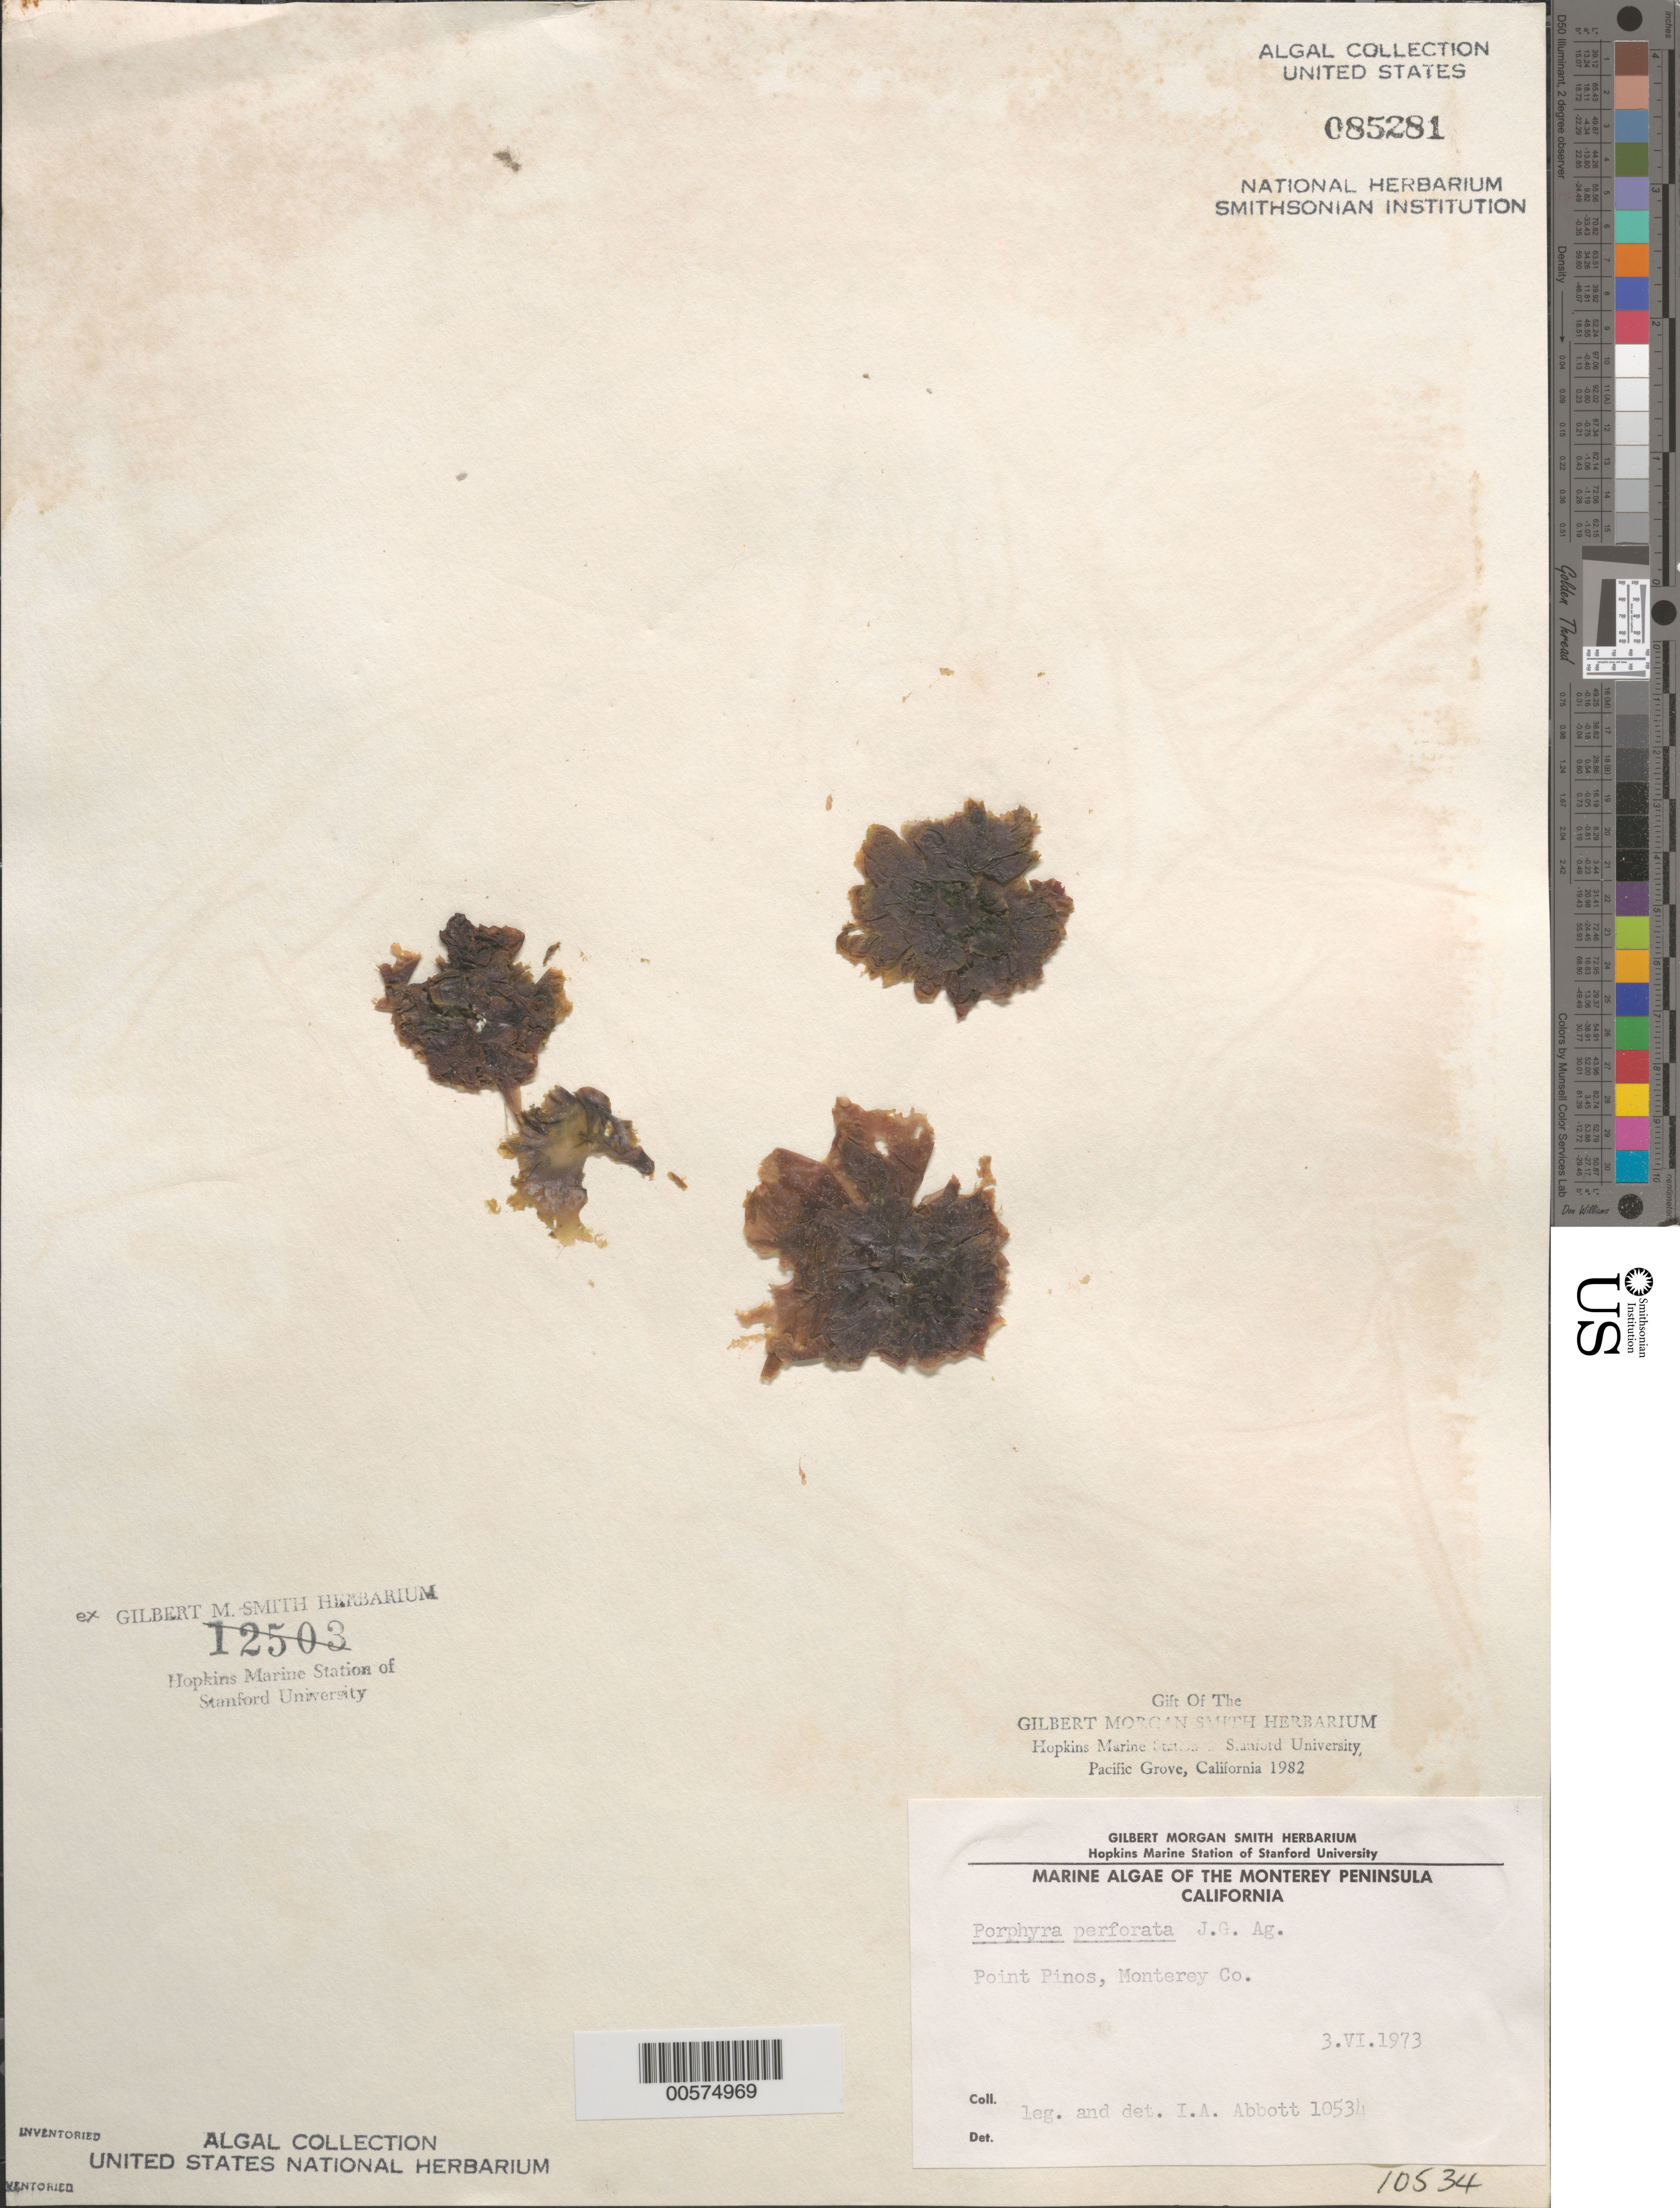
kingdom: Plantae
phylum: Rhodophyta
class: Bangiophyceae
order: Bangiales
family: Bangiaceae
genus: Pyropia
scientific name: Pyropia perforata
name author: (J. Agardh) S.C. Lindstrom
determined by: Algae name updating Project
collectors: I. A. Abbott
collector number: IAA 10534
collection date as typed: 03 Jun 1973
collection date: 1973-06-03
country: United States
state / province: California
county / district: Monterey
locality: Point Pinos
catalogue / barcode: US 85281